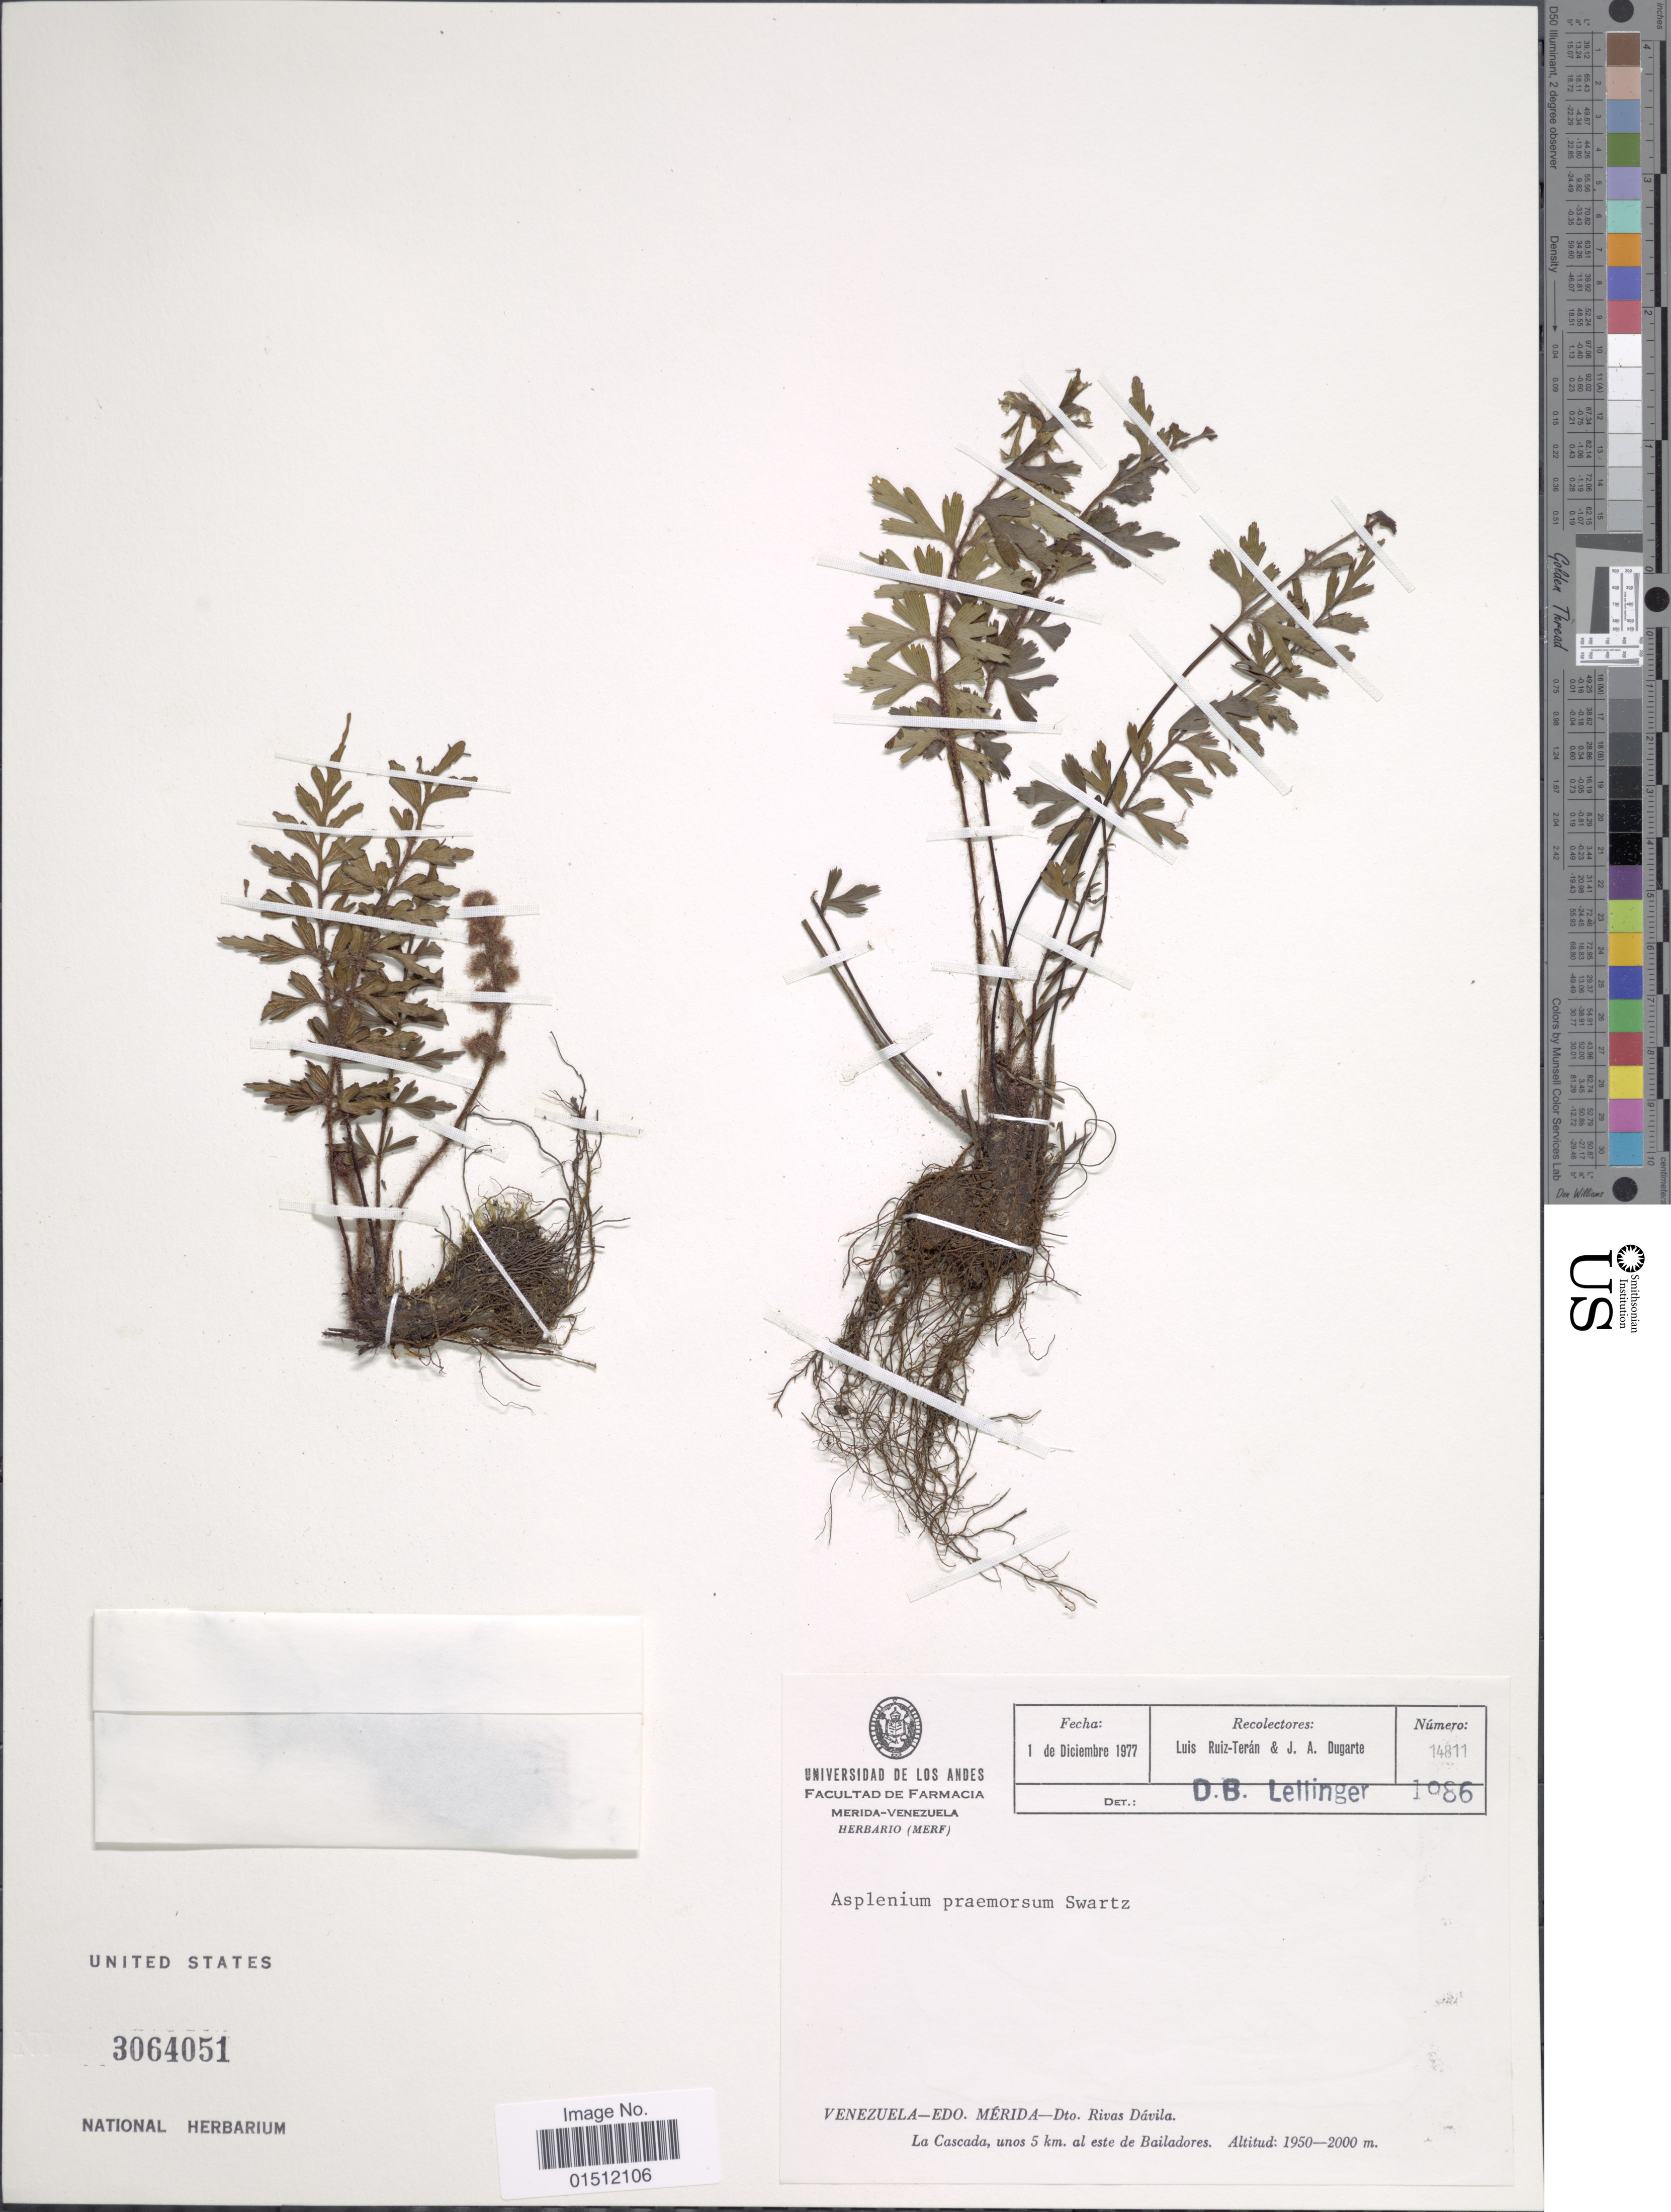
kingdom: Plantae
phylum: Tracheophyta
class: Polypodiopsida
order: Polypodiales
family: Aspleniaceae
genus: Asplenium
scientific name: Asplenium praemorsum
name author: Sw.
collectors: L. E. Ruíz-Terán & J. Dugarte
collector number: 14811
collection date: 1977-12-01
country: Venezuela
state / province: Mérida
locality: Rivas Davila. La Cascada, unos 5 km. al este de Bailadores.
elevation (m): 1950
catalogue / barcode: US 3064051